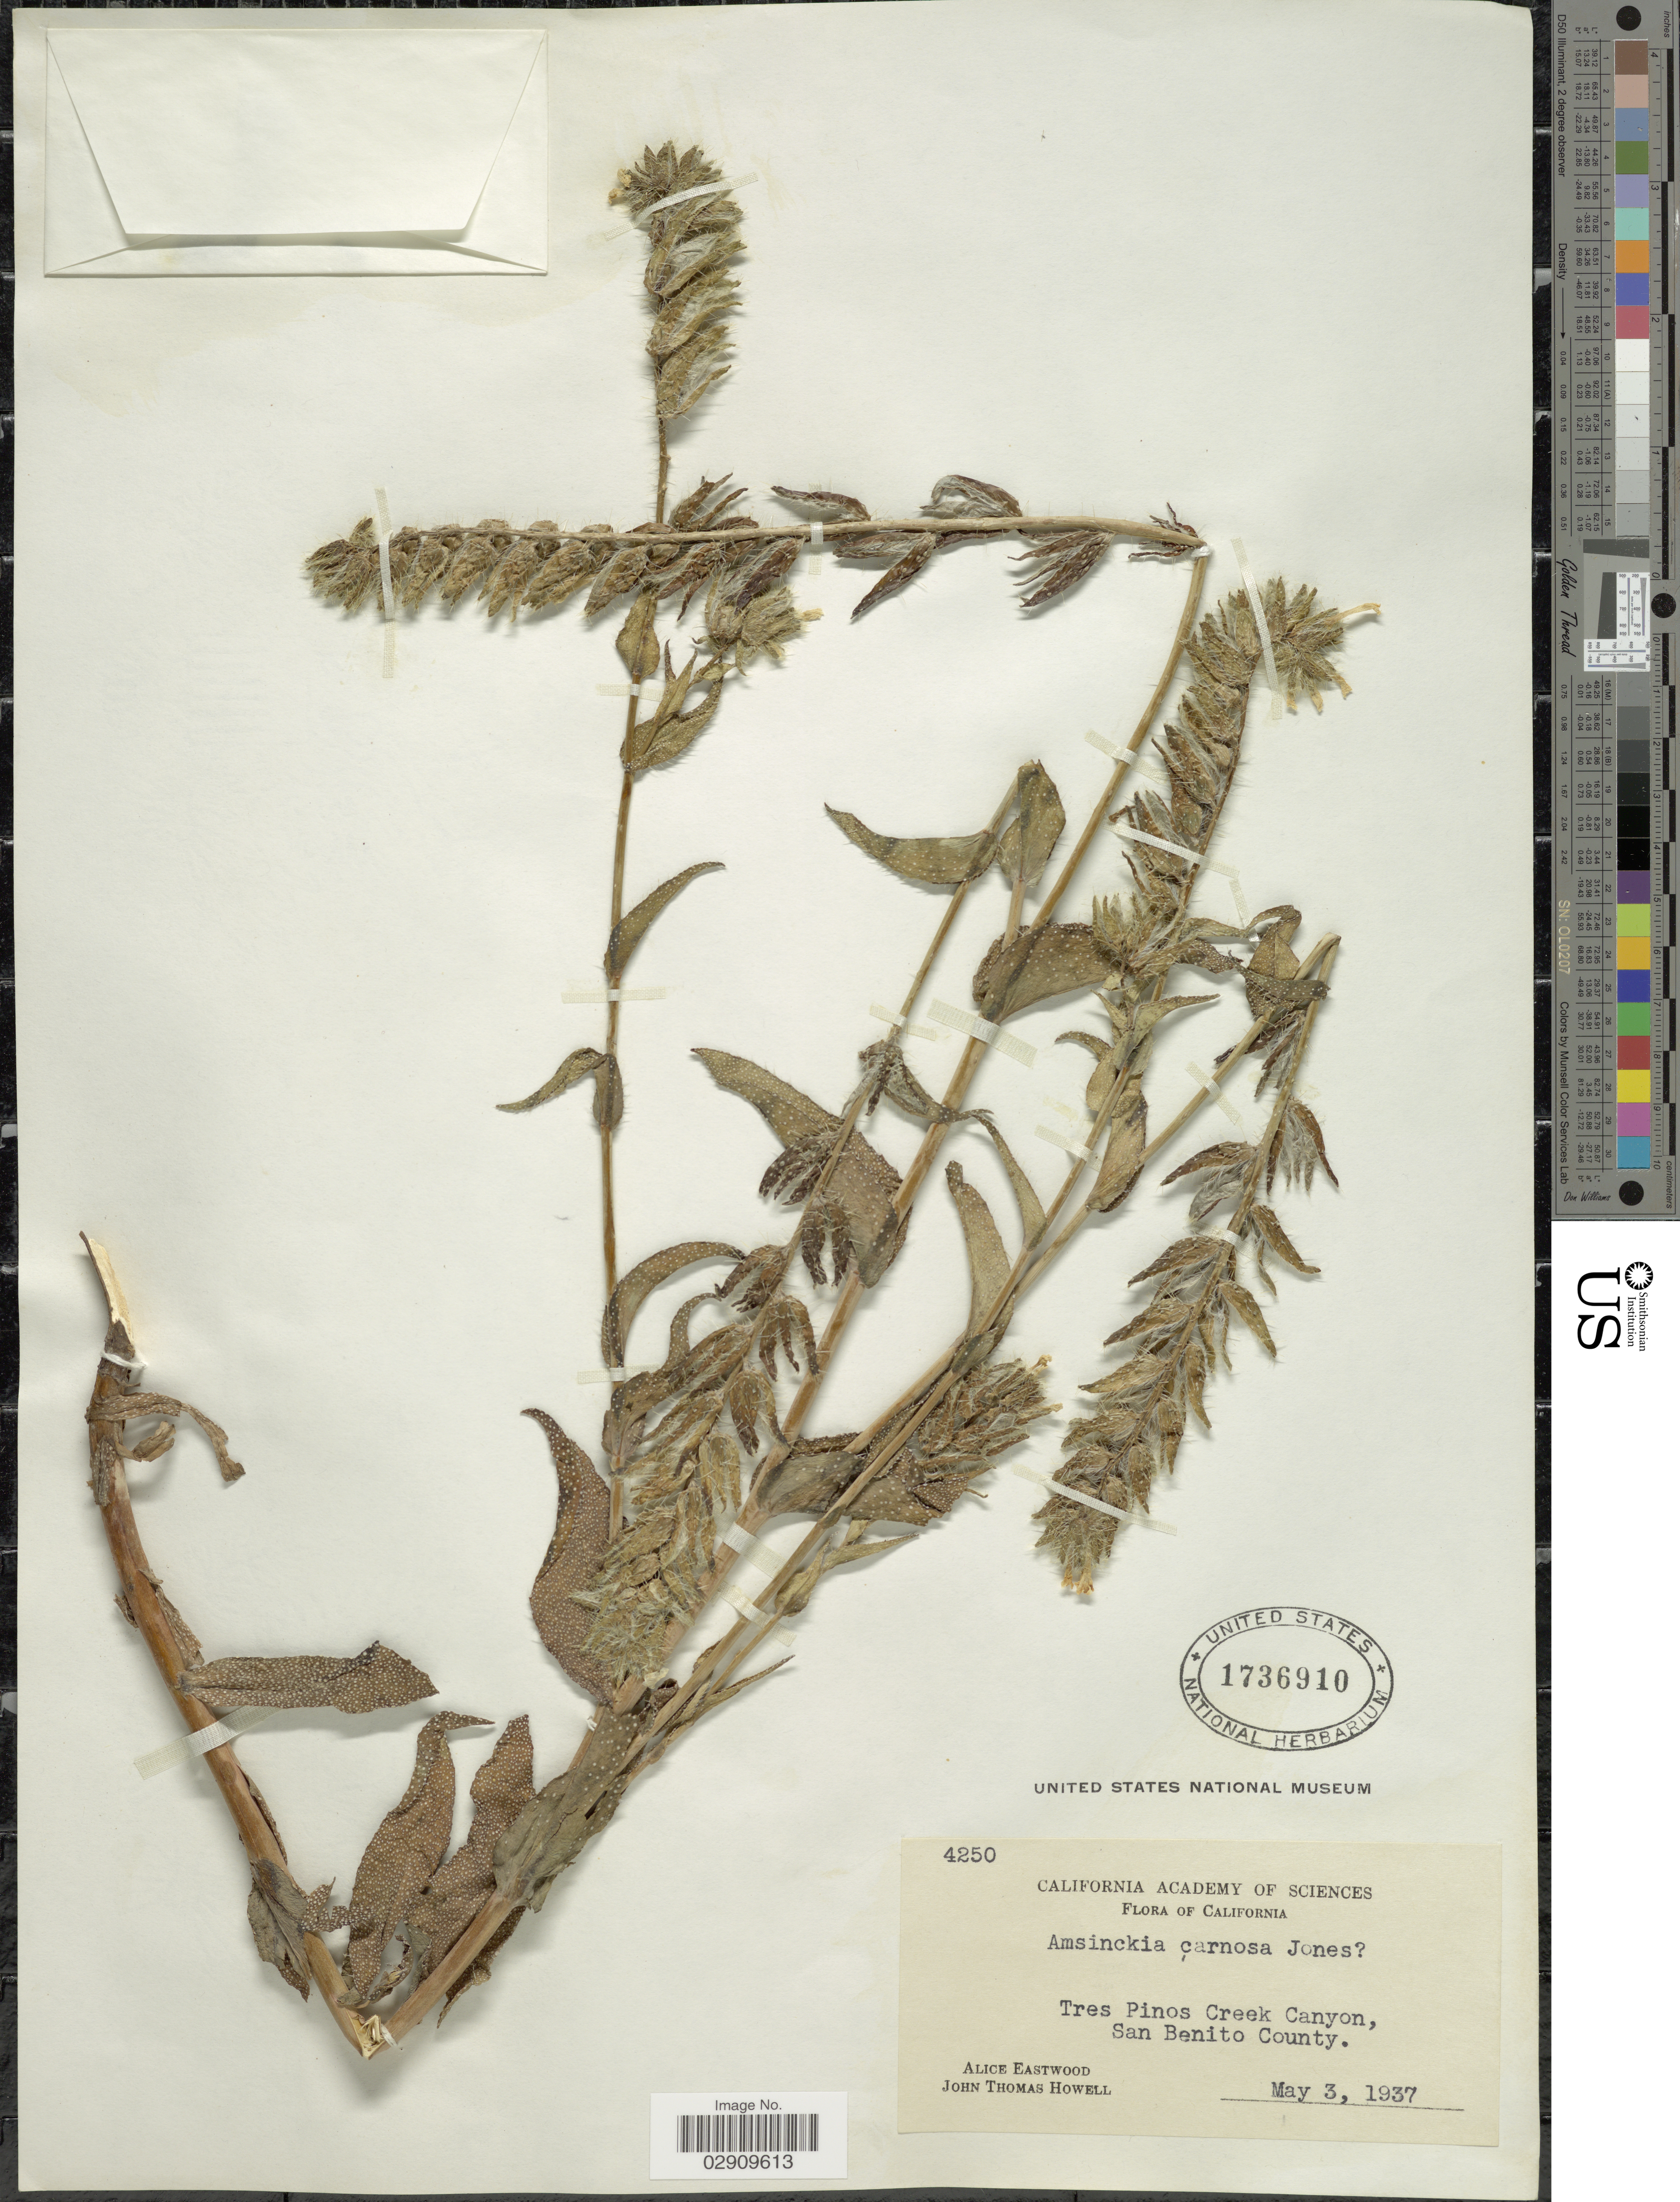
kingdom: Plantae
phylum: Tracheophyta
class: Magnoliopsida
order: Boraginales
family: Boraginaceae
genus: Amsinckia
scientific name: Amsinckia vernicosa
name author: Hook. & Arn.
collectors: A. Eastwood & J. T. Howell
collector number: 4250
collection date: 1937-05-03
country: United States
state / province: California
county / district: San Benito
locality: Tres Pinos Creek Canyon, San Benito County.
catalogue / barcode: US 1736910